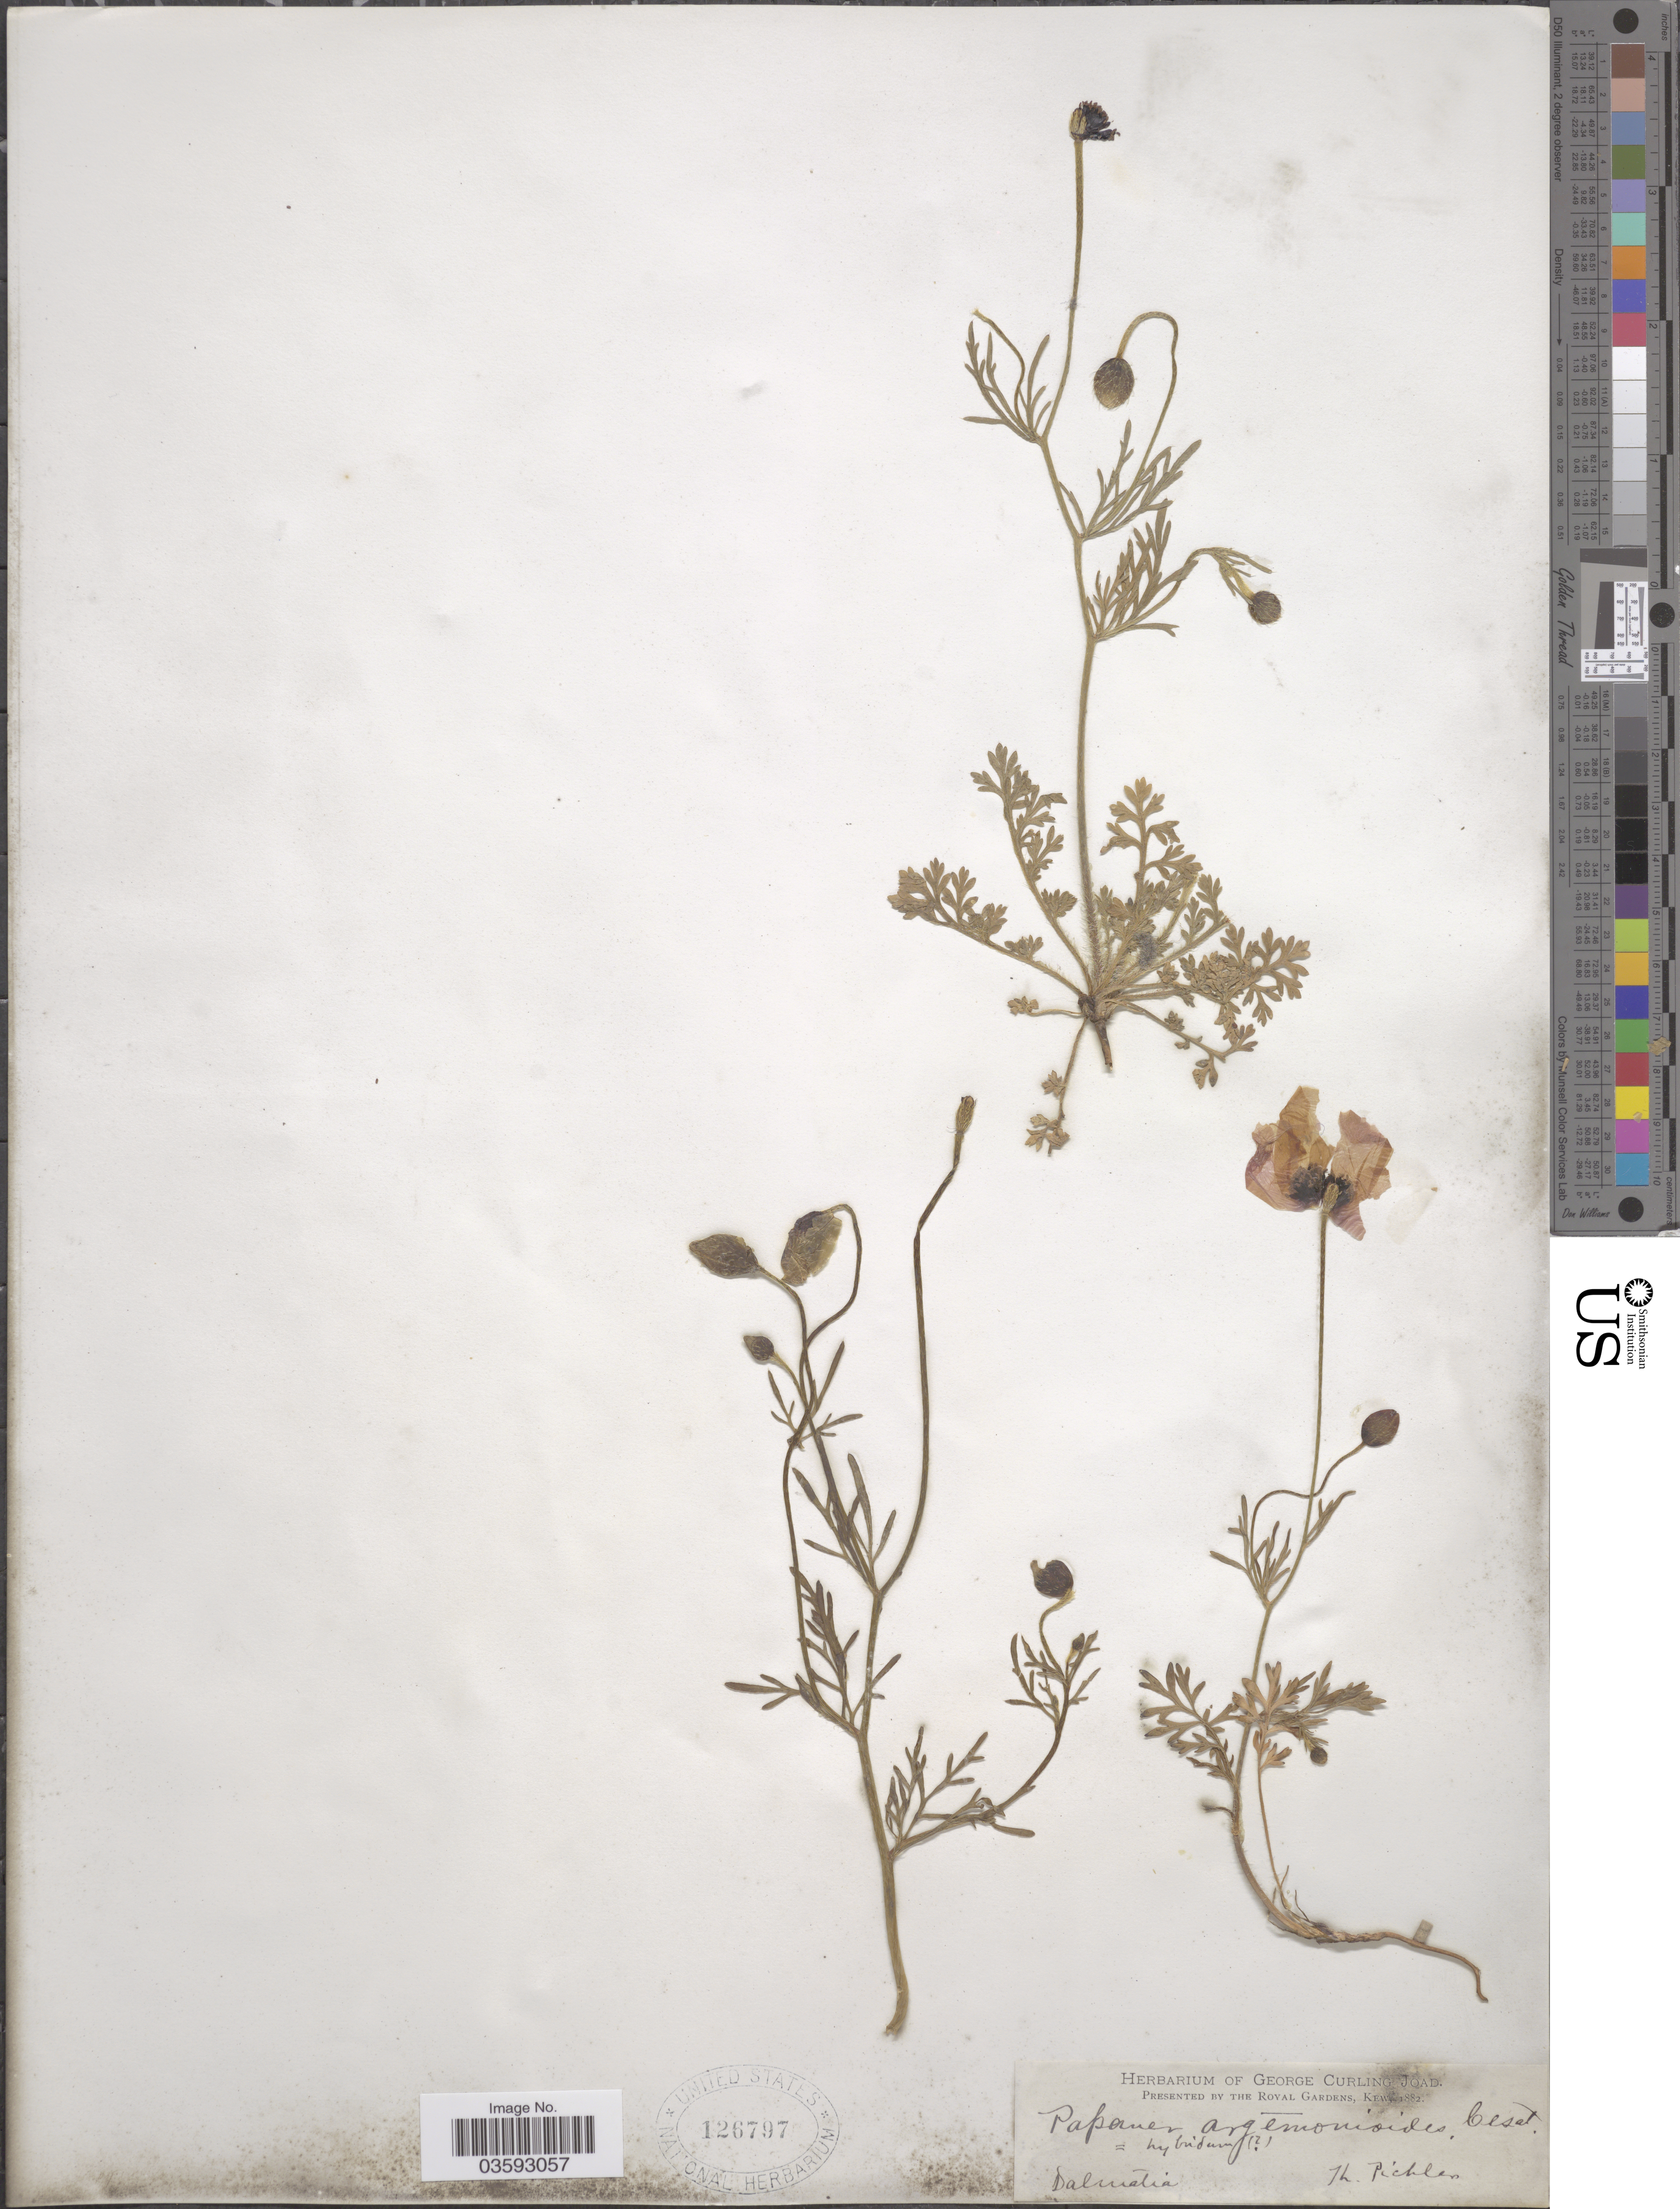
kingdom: Plantae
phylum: Tracheophyta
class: Magnoliopsida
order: Ranunculales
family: Papaveraceae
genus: Papaver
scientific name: Papaver argemonoides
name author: Ces.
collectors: T. Pichler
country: Croatia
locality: Dalmatia.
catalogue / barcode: US 126797